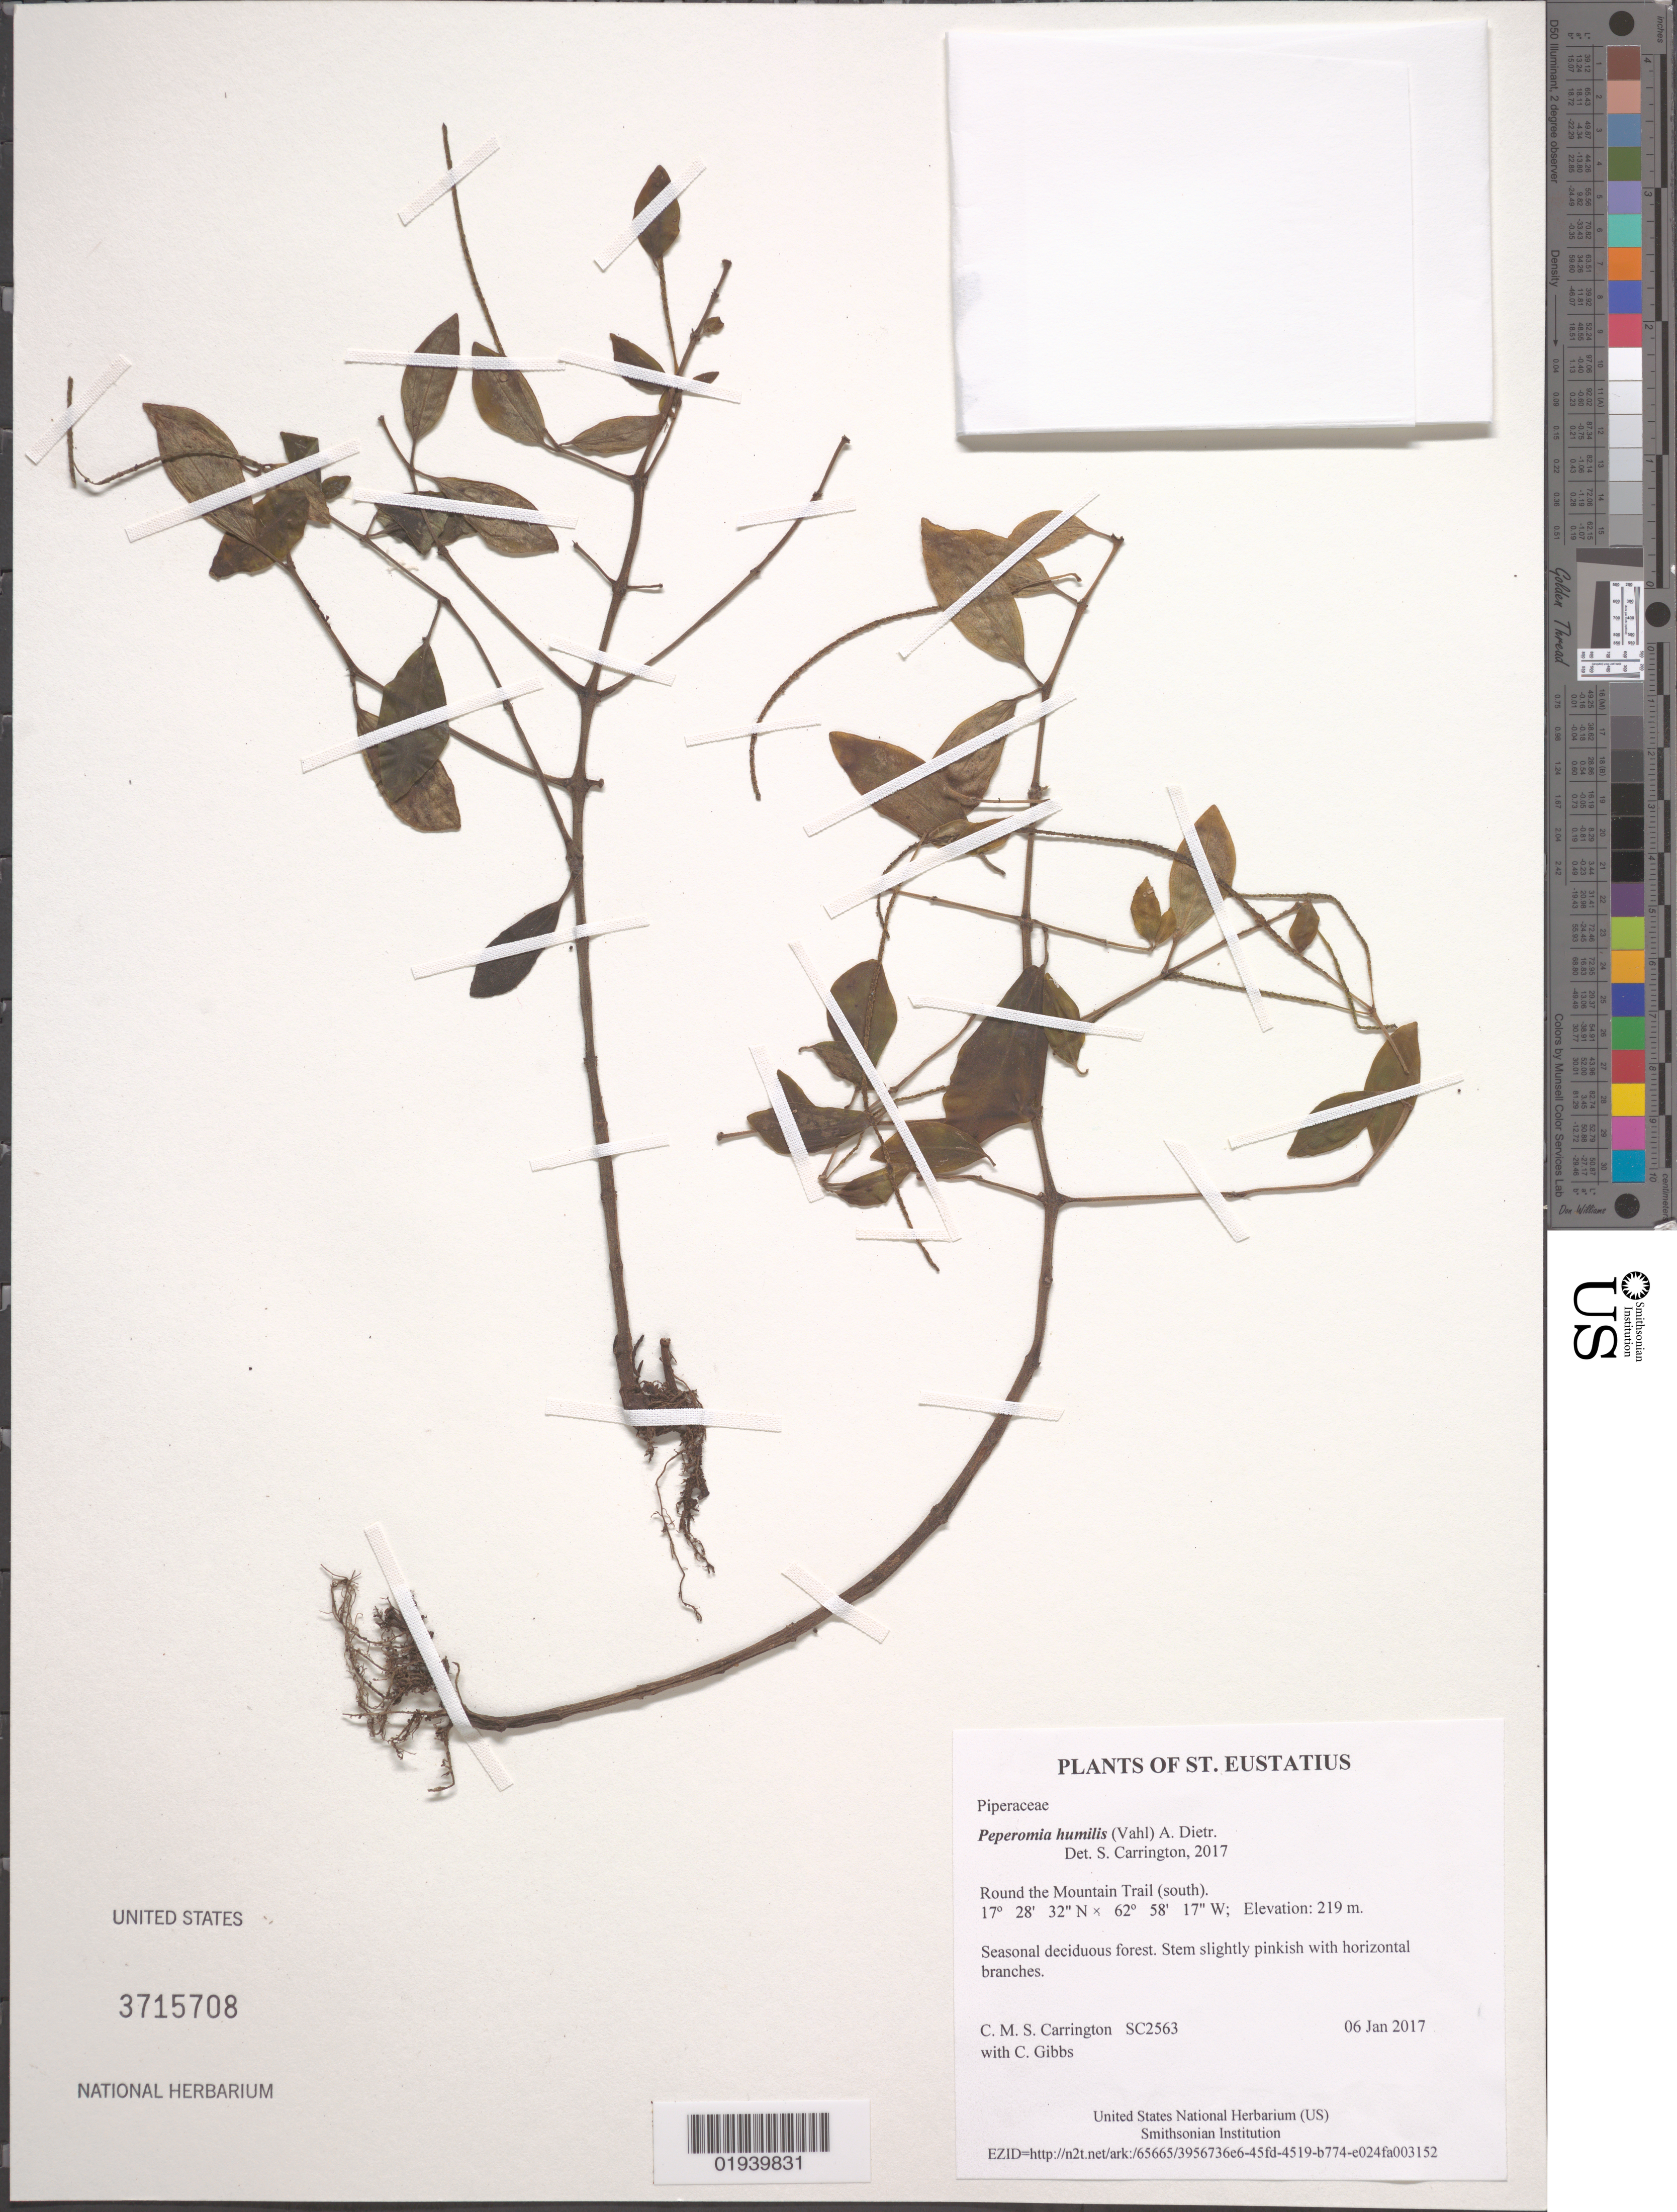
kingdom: Plantae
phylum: Tracheophyta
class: Magnoliopsida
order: Piperales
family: Piperaceae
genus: Peperomia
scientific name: Peperomia humilis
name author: (Vahl) A. Dietr.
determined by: Carrington, C. M. S.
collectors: C. M. S. Carrington & C. Gibbs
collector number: SC2563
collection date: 2017-01-06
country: Netherlands Antilles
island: St. Eustatius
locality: Round the Mountain Trail (south).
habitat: Seasonal deciduous forest.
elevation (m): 219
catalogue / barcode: US 3715708